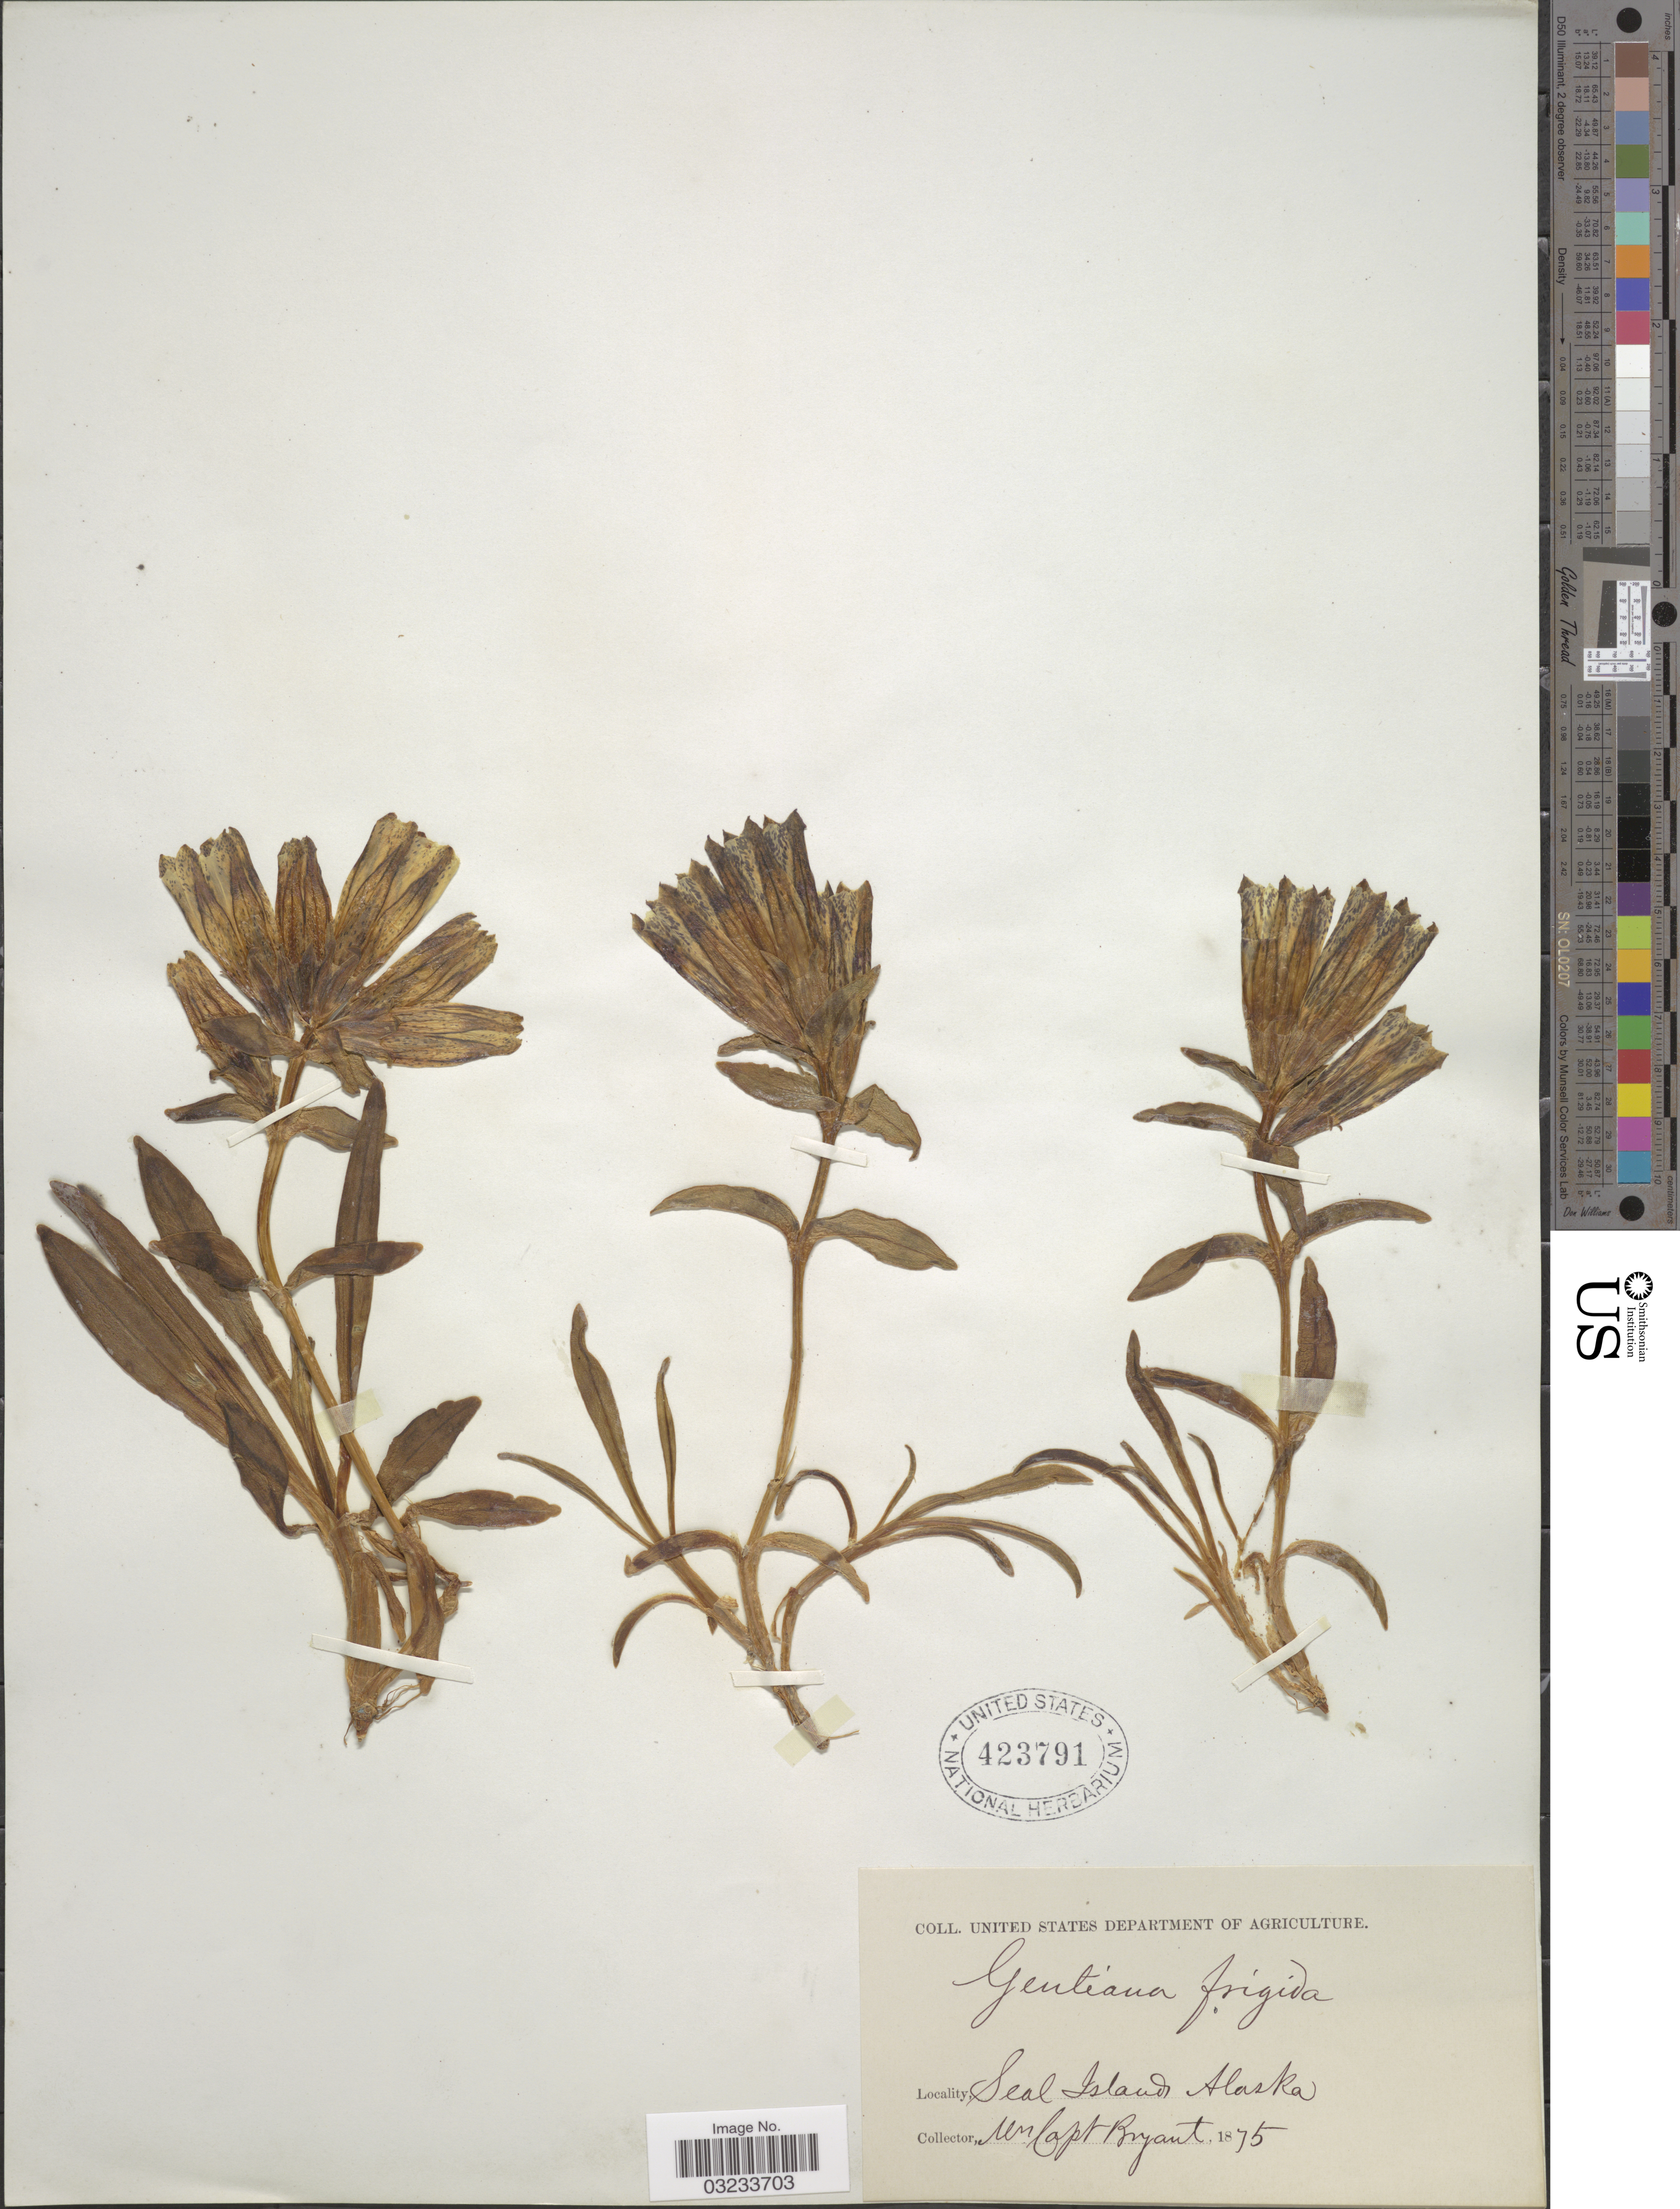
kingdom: Plantae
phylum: Tracheophyta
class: Magnoliopsida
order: Gentianales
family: Gentianaceae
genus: Gentiana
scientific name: Gentiana algida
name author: Pall.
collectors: C. Bryant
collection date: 1875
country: United States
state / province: Alaska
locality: Seal Islands.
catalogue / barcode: US 423791